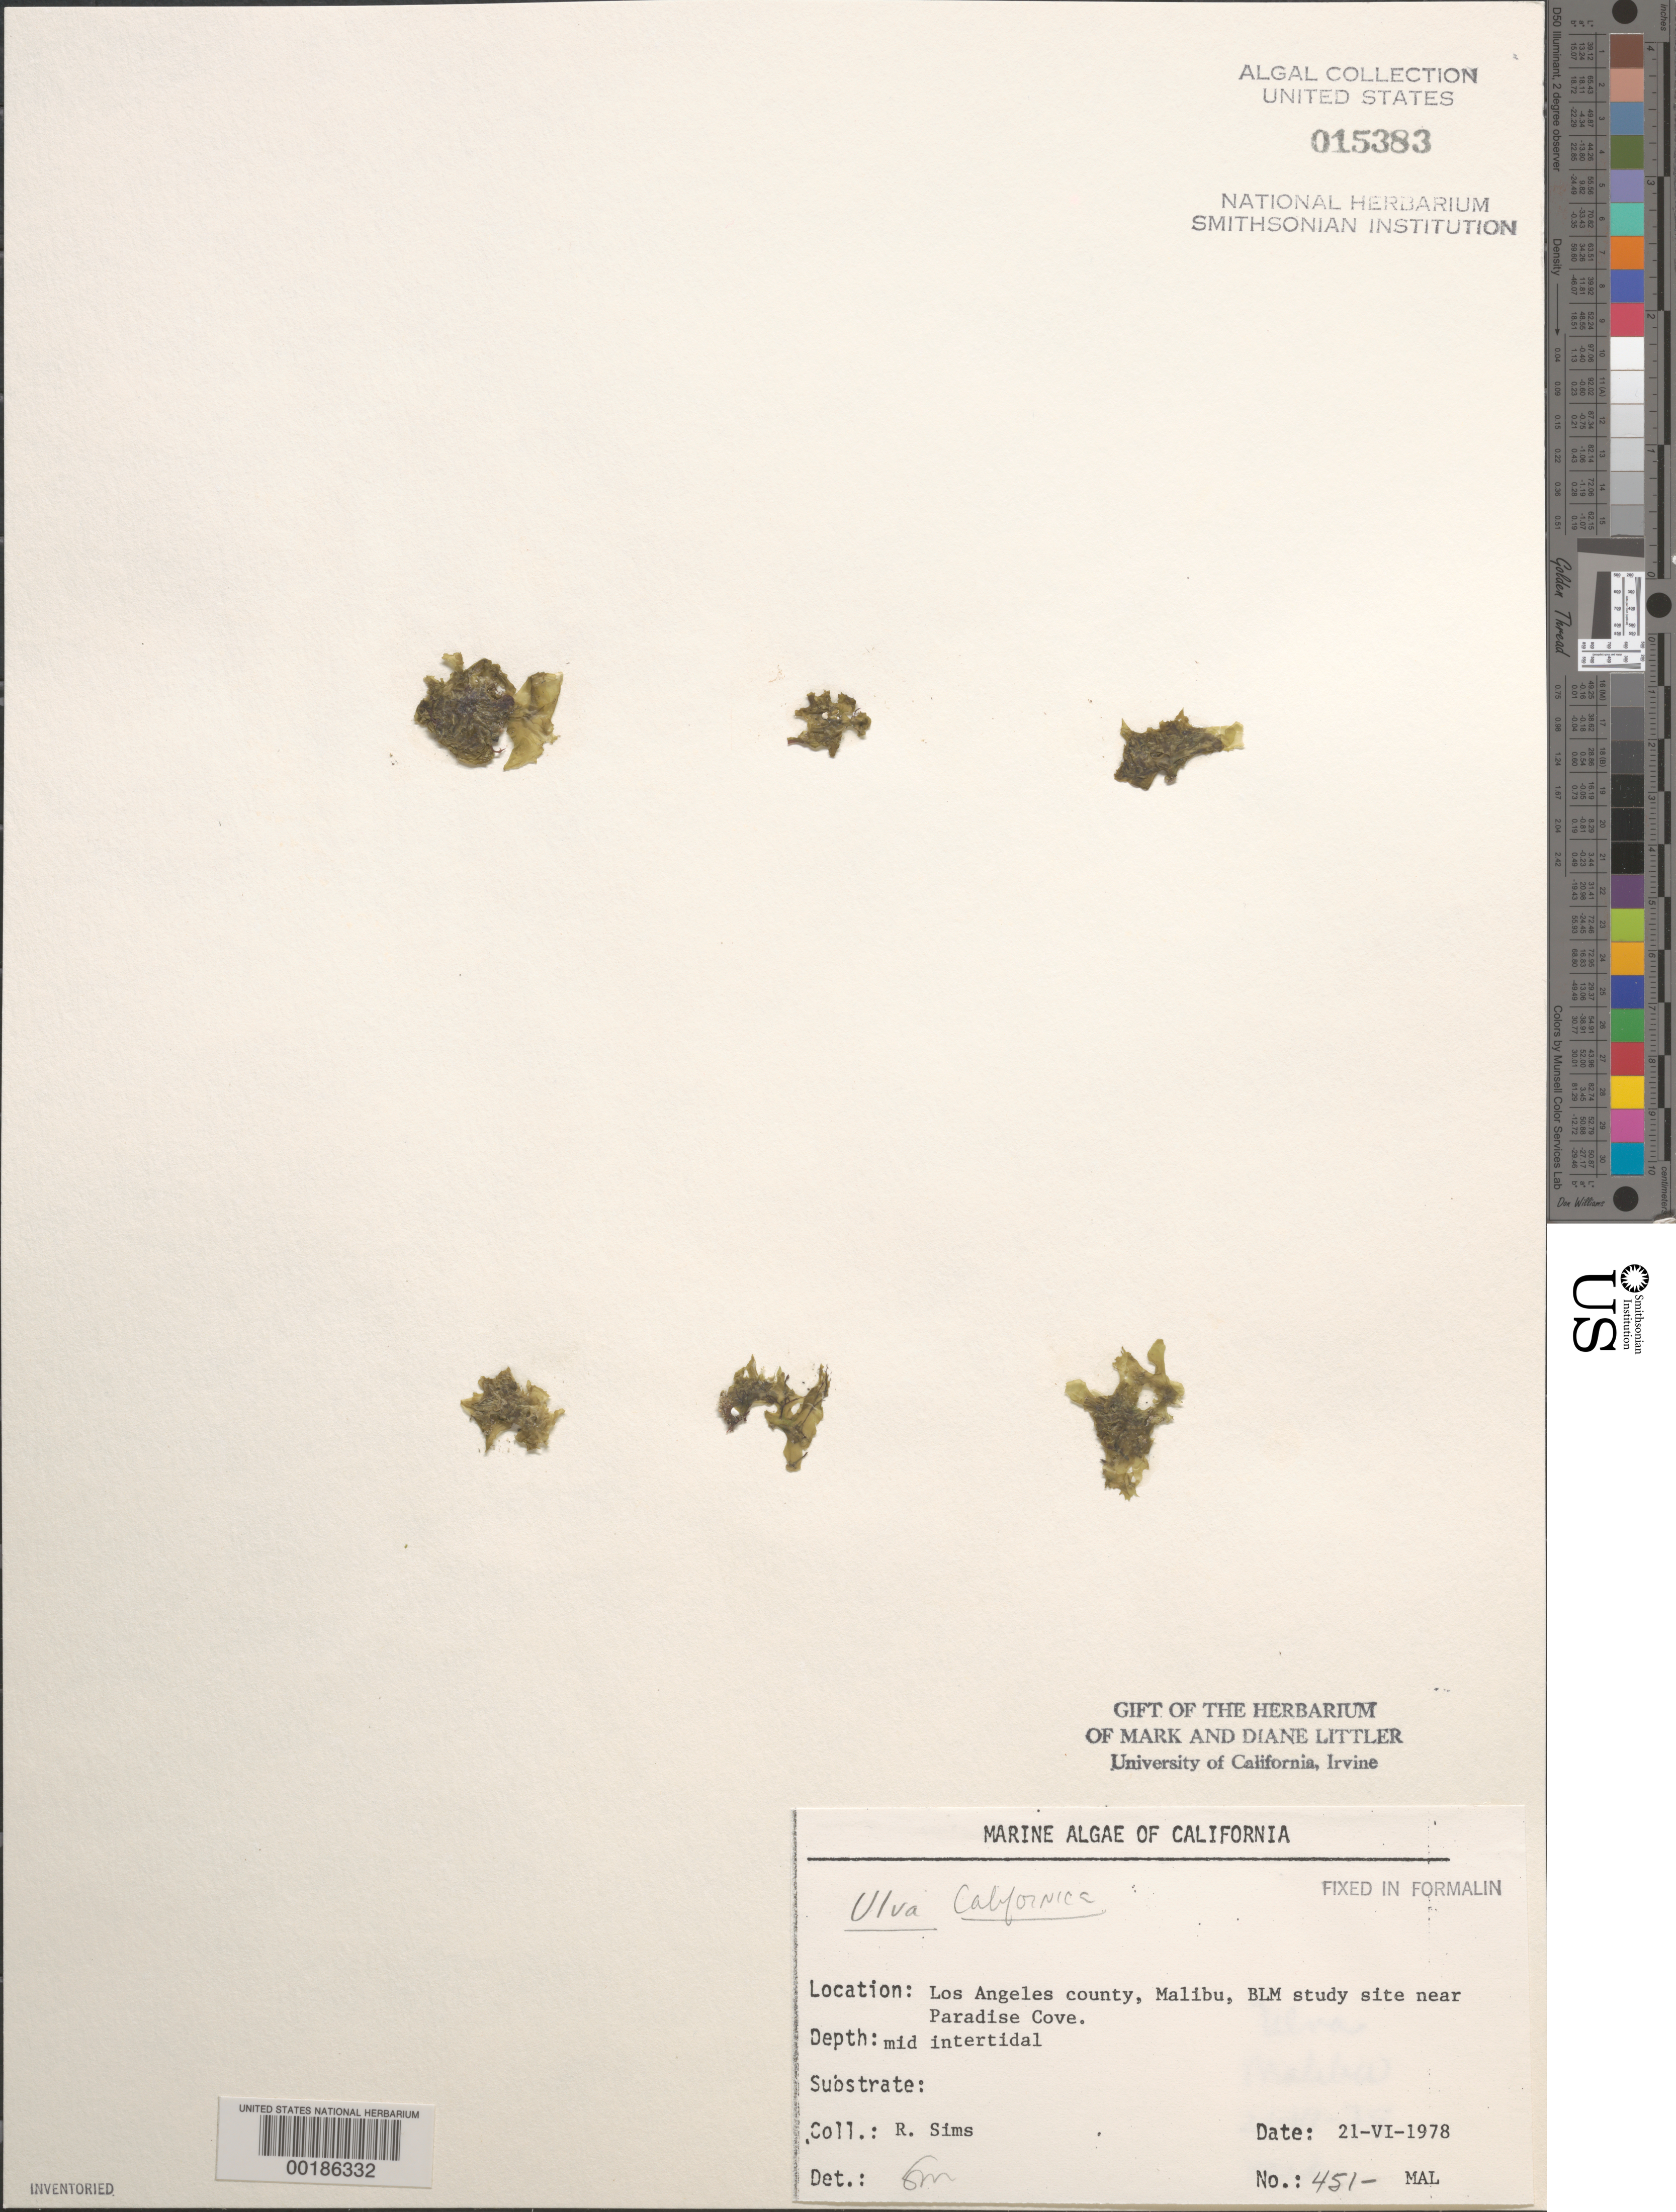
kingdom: Plantae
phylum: Chlorophyta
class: Ulvophyceae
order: Ulvales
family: Ulvaceae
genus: Ulva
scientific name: Ulva californica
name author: N.Wille in Collins et al.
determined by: Murray, S. N.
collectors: R. H. Sims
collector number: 451-mal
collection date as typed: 21 Jun 1978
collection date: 1978-06-21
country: United States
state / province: California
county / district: Los Angeles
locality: Malibu, near Paradise Cove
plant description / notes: BLM-SOCALBIGHT Rocky Intertidal Survey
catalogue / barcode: US 15383